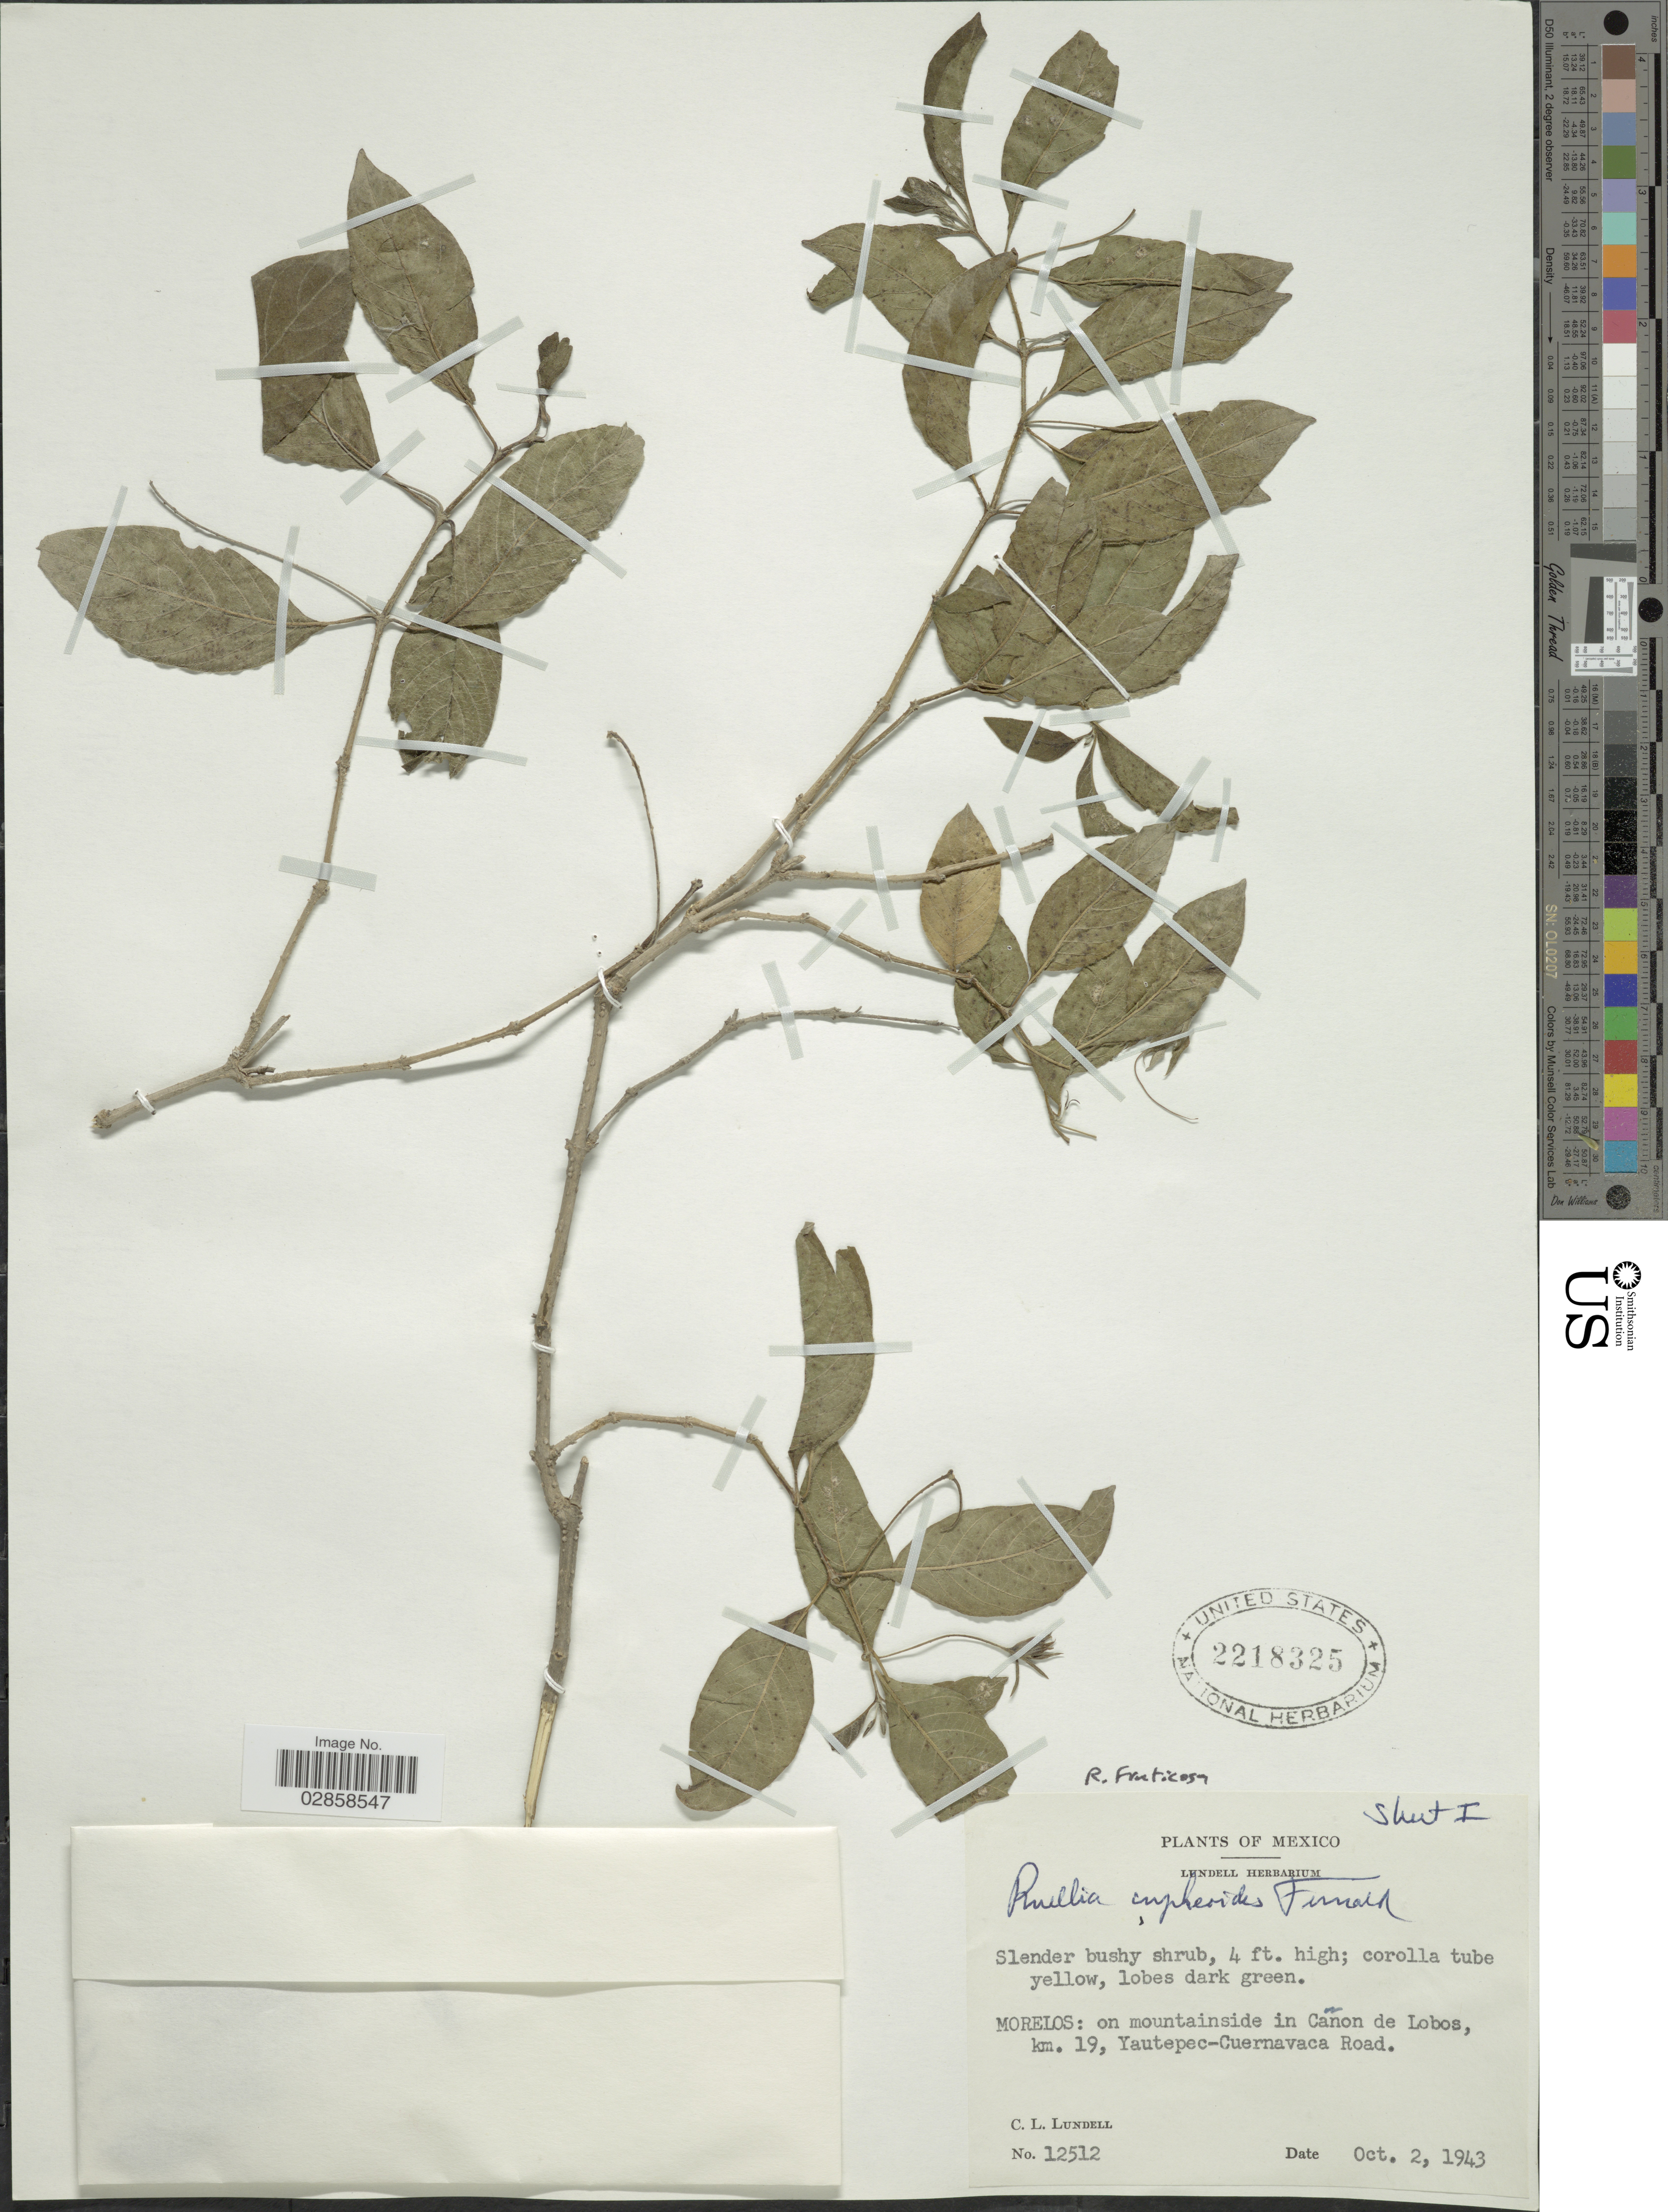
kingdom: Plantae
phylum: Tracheophyta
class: Magnoliopsida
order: Lamiales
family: Acanthaceae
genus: Ruellia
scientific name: Ruellia fruticosa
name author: Sessé & Moc.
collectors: C. L. Lundell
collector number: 12512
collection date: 1943-10-02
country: Mexico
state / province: Morelos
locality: On mountainside in Cañon de Lobos, km. 19, Yautepec-Cuernavaca Road.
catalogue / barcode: US 2218325